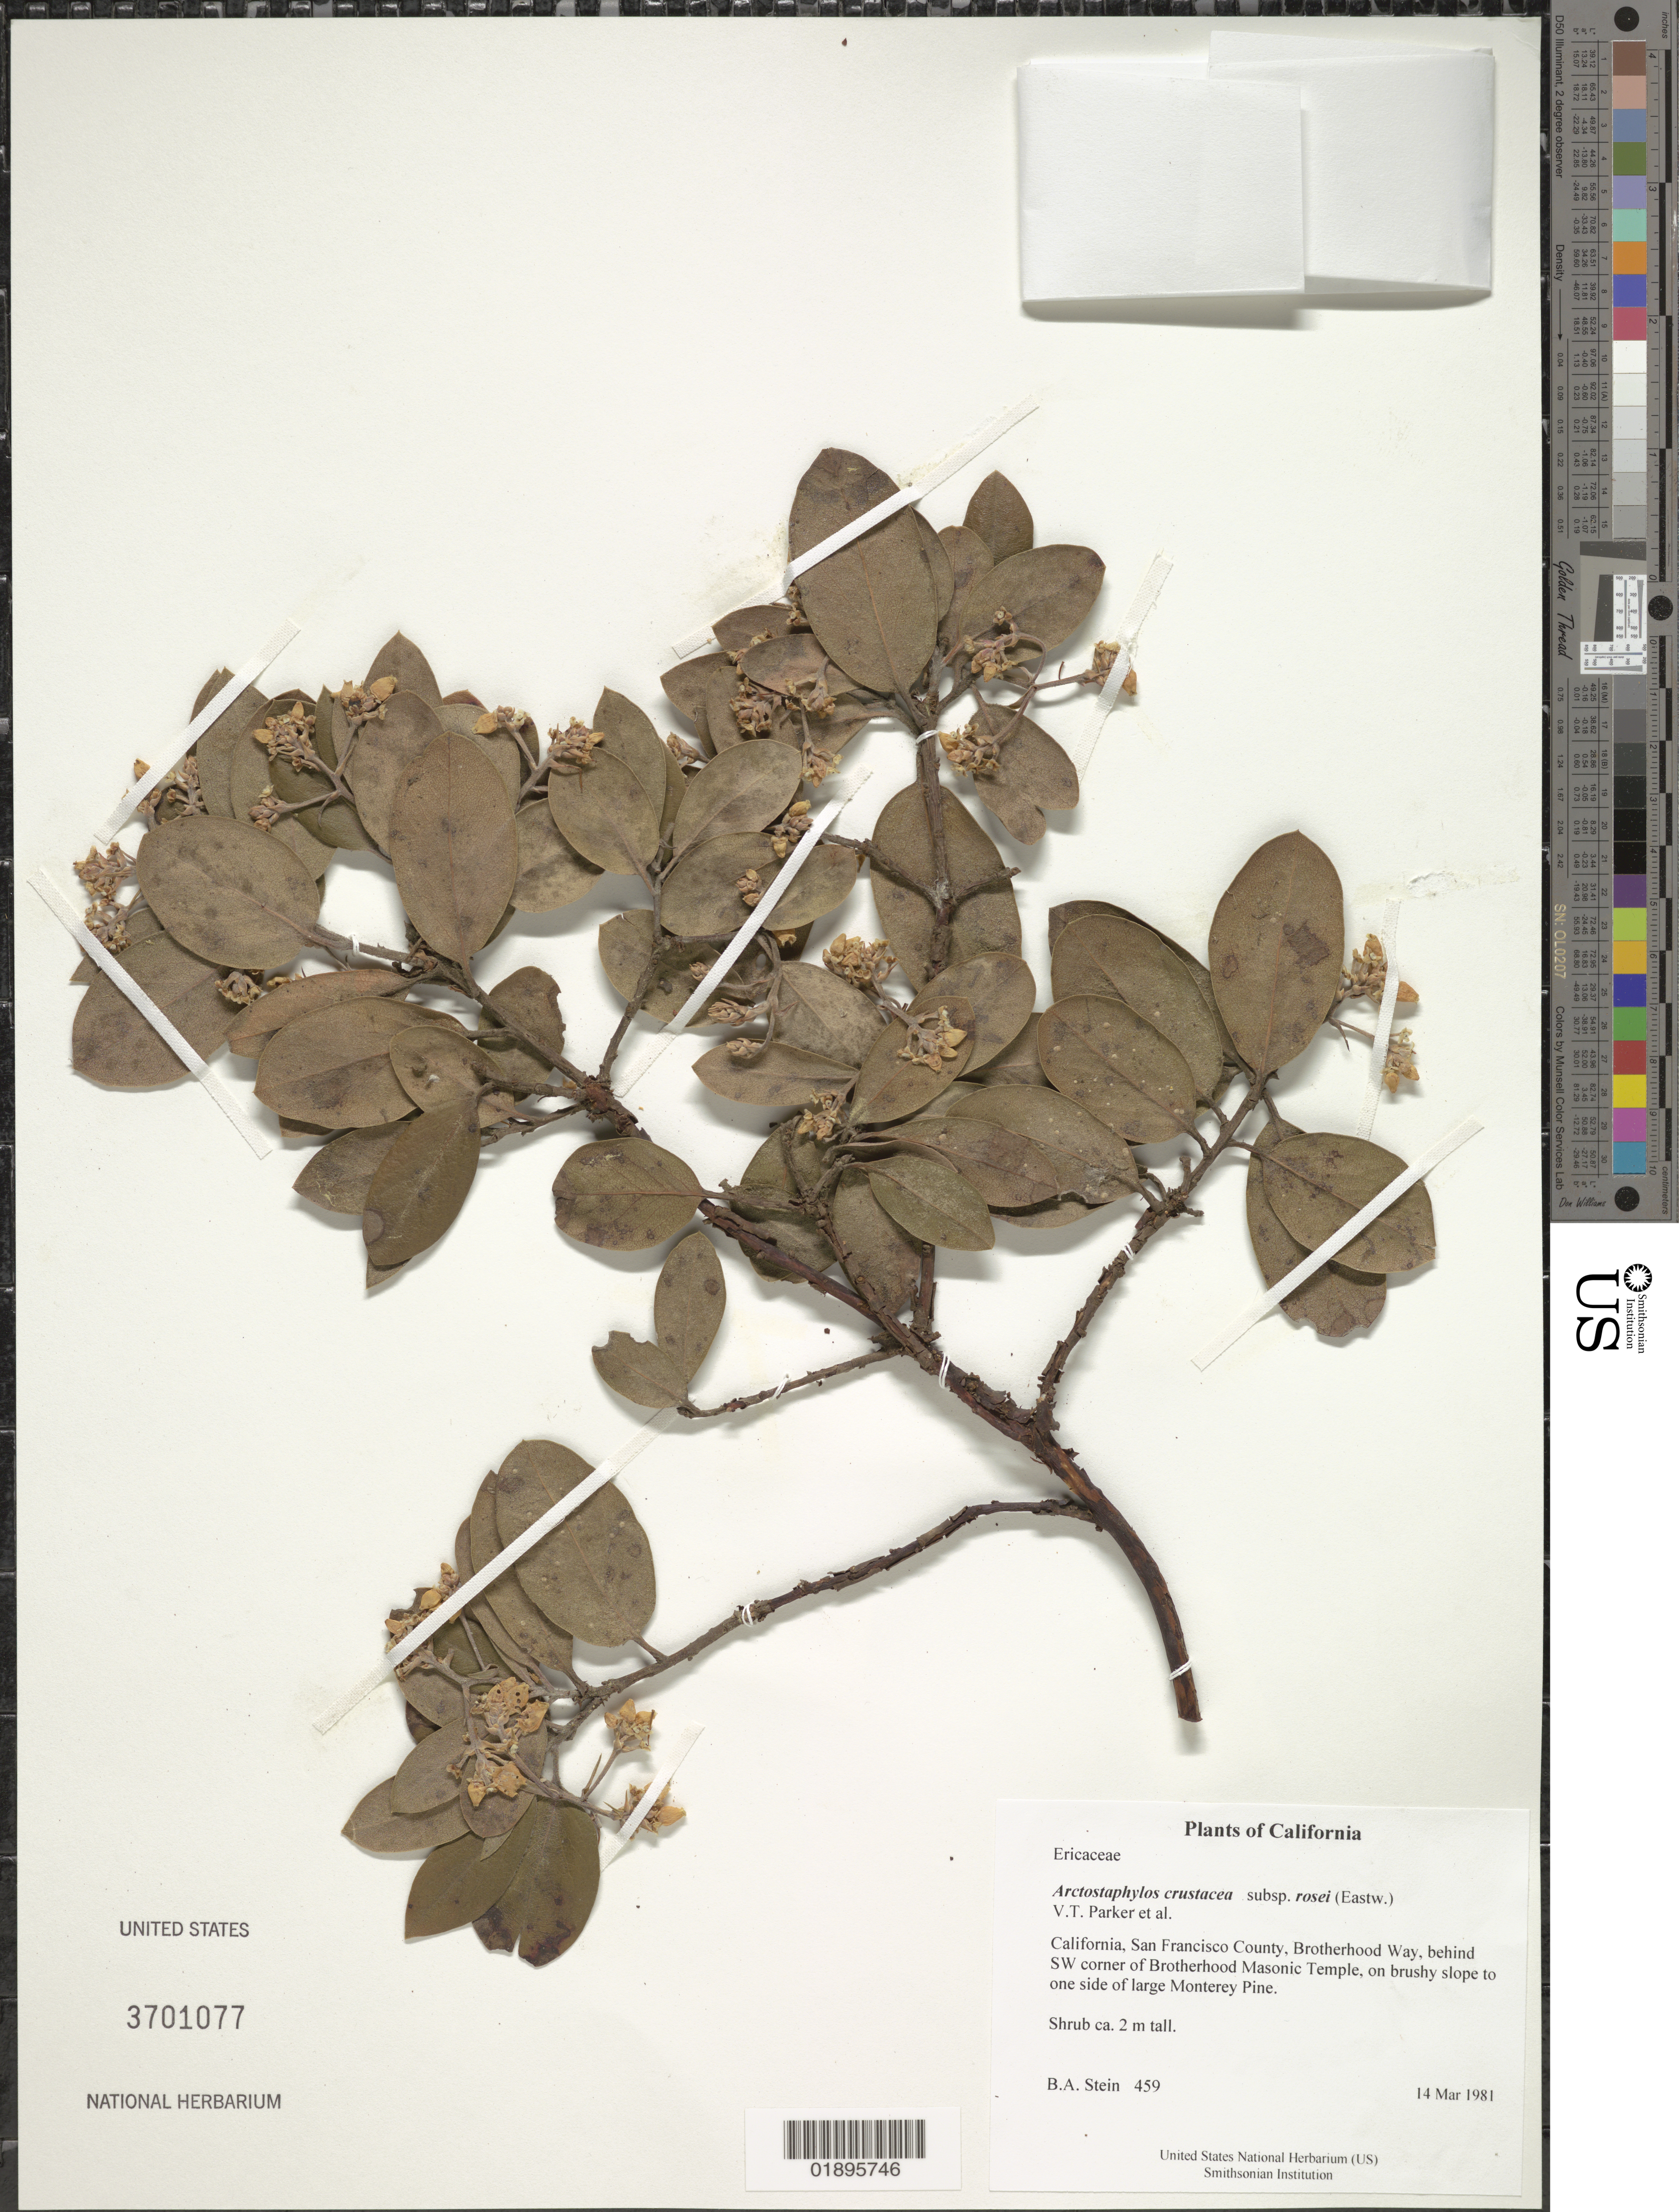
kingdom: Plantae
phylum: Tracheophyta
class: Magnoliopsida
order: Ericales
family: Ericaceae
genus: Arctostaphylos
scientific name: Arctostaphylos tomentosa subsp. rosei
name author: (Eastw.) P.V. Wells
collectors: B. A. Stein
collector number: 459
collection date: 1981-03-14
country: United States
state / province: California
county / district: San Francisco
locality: Brotherhood Way, behind SW corner of Brotherhood Masonic Temple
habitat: on brushy slope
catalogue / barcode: US 3701077